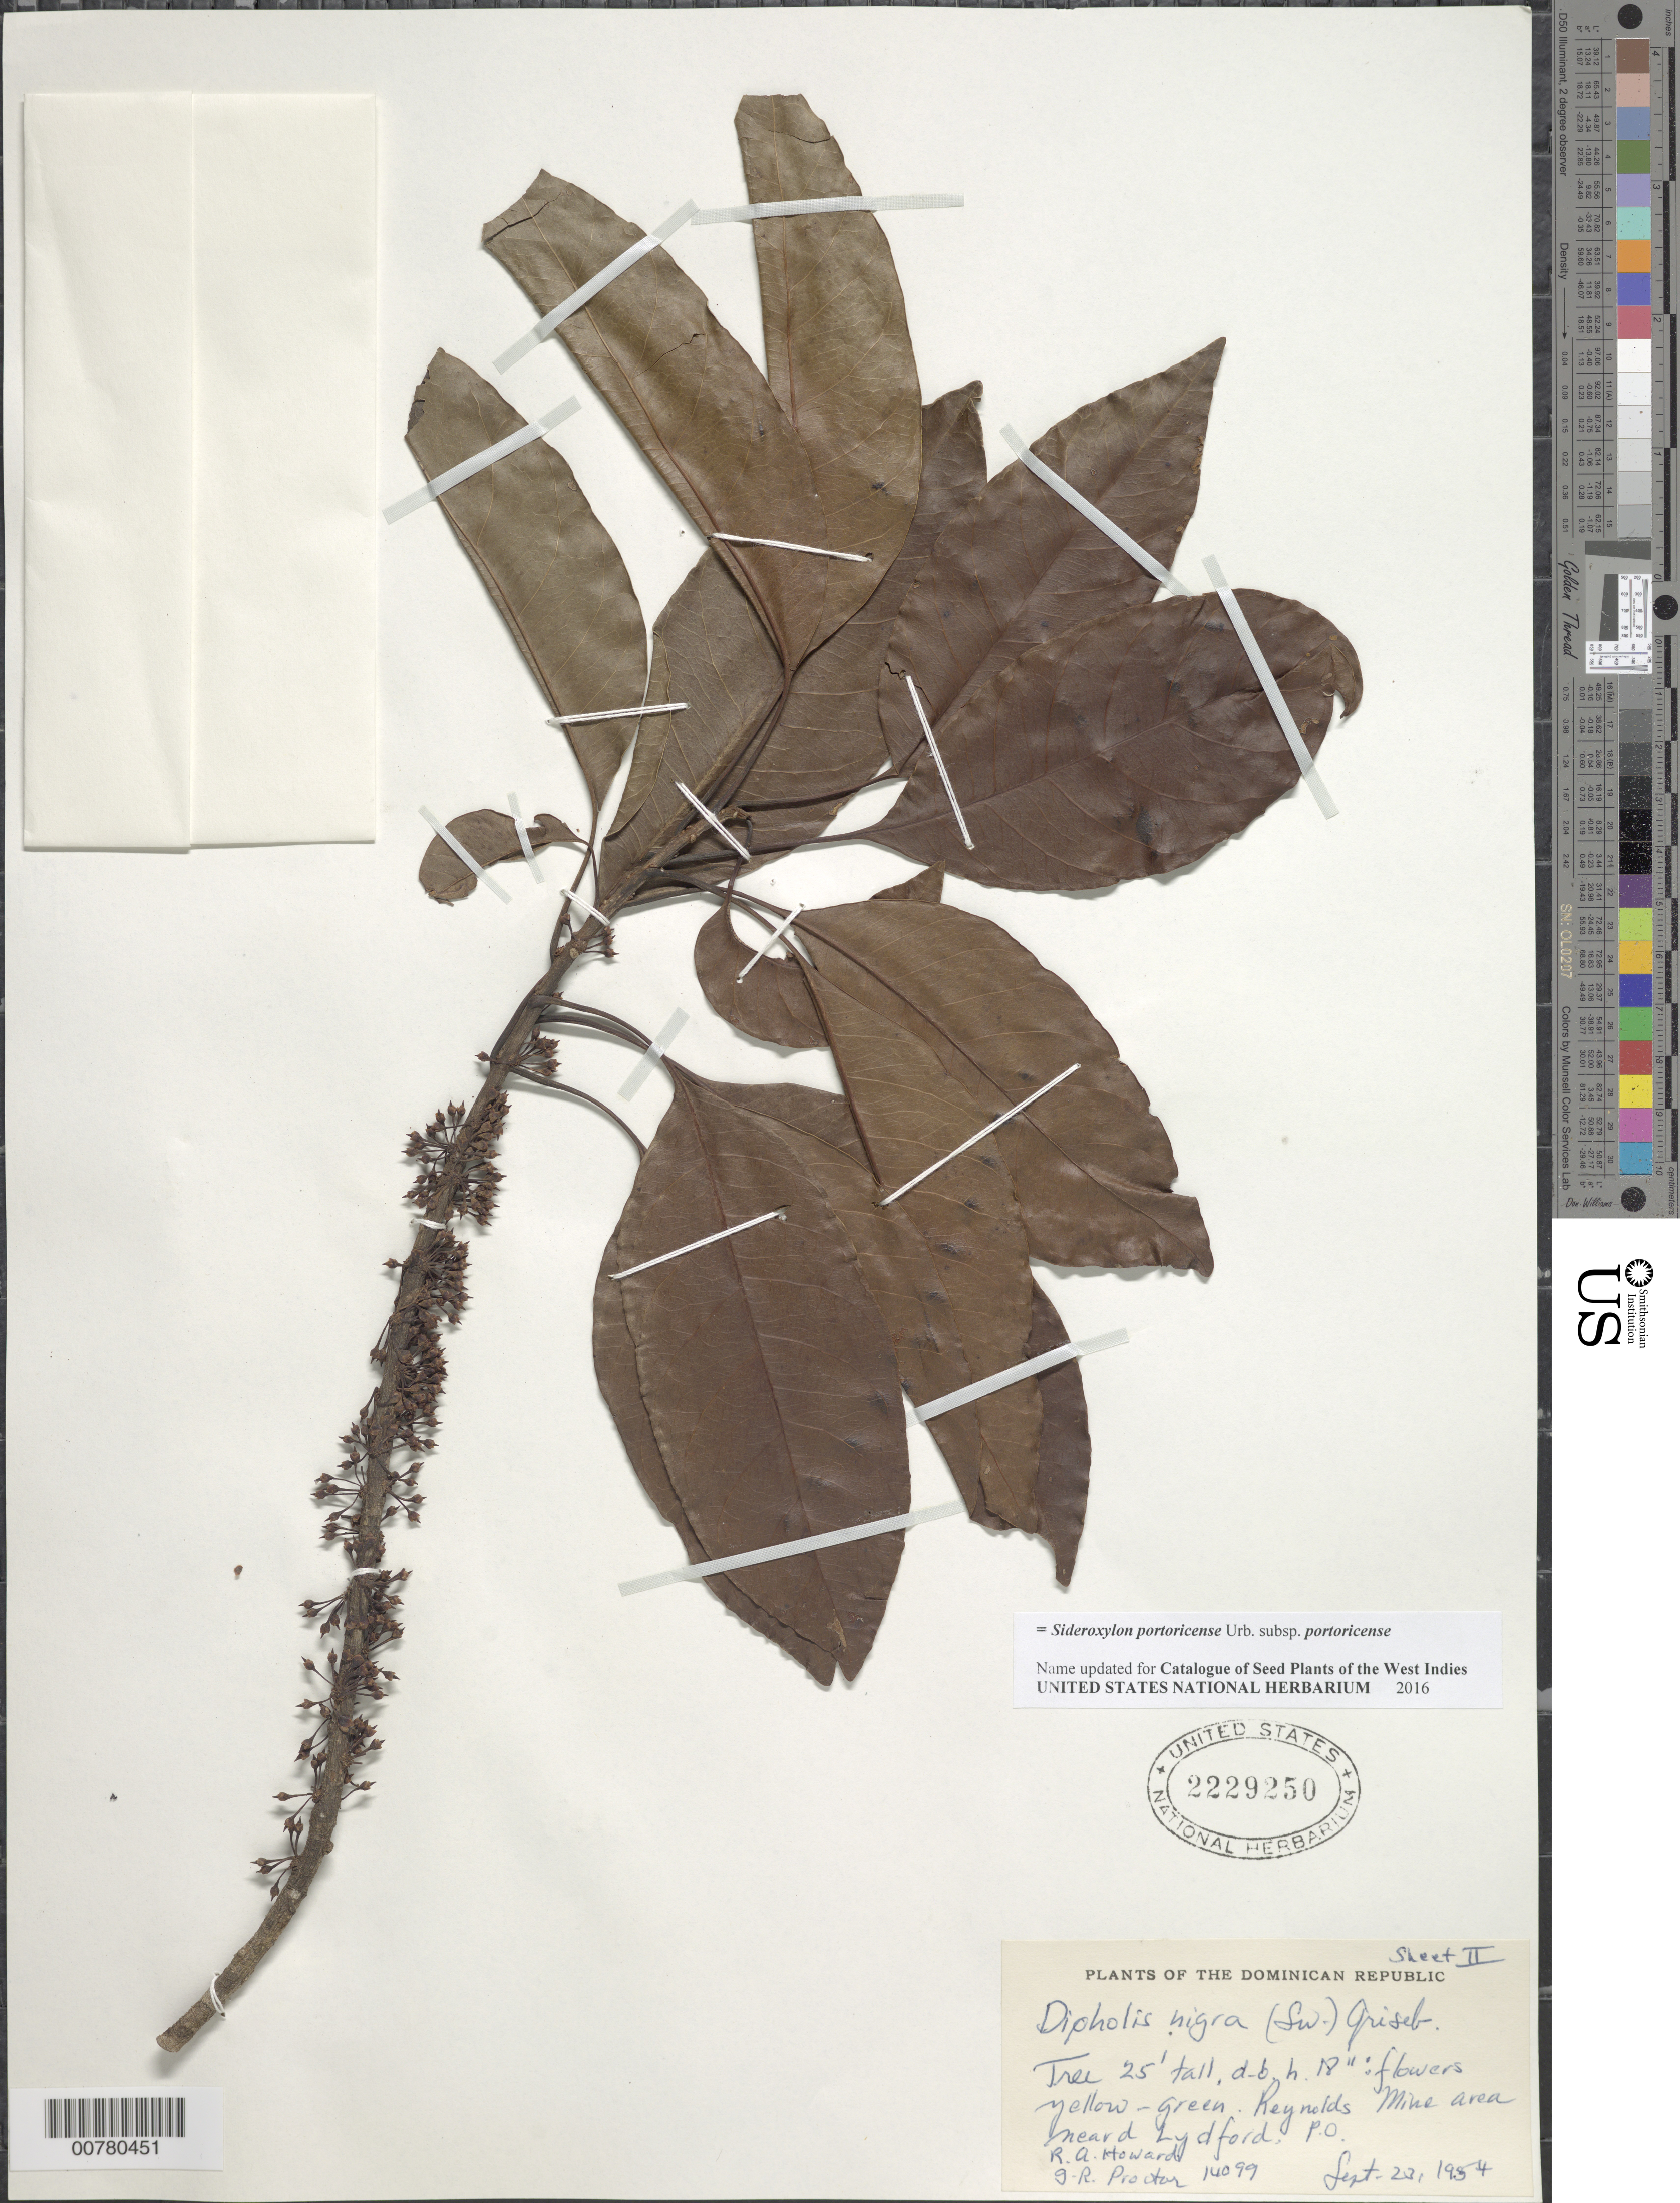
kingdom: Plantae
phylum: Tracheophyta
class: Magnoliopsida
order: Ericales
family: Sapotaceae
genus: Sideroxylon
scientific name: Sideroxylon portoricense subsp. portoricense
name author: Urb.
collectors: R. A. Howard & G. R. Proctor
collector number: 14099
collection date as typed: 23 Sep 1954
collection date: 1954-09-23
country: Jamaica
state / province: Saint Ann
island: Jamaica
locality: Reynolds Mine area near Lydford P.O.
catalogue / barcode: US 2229250